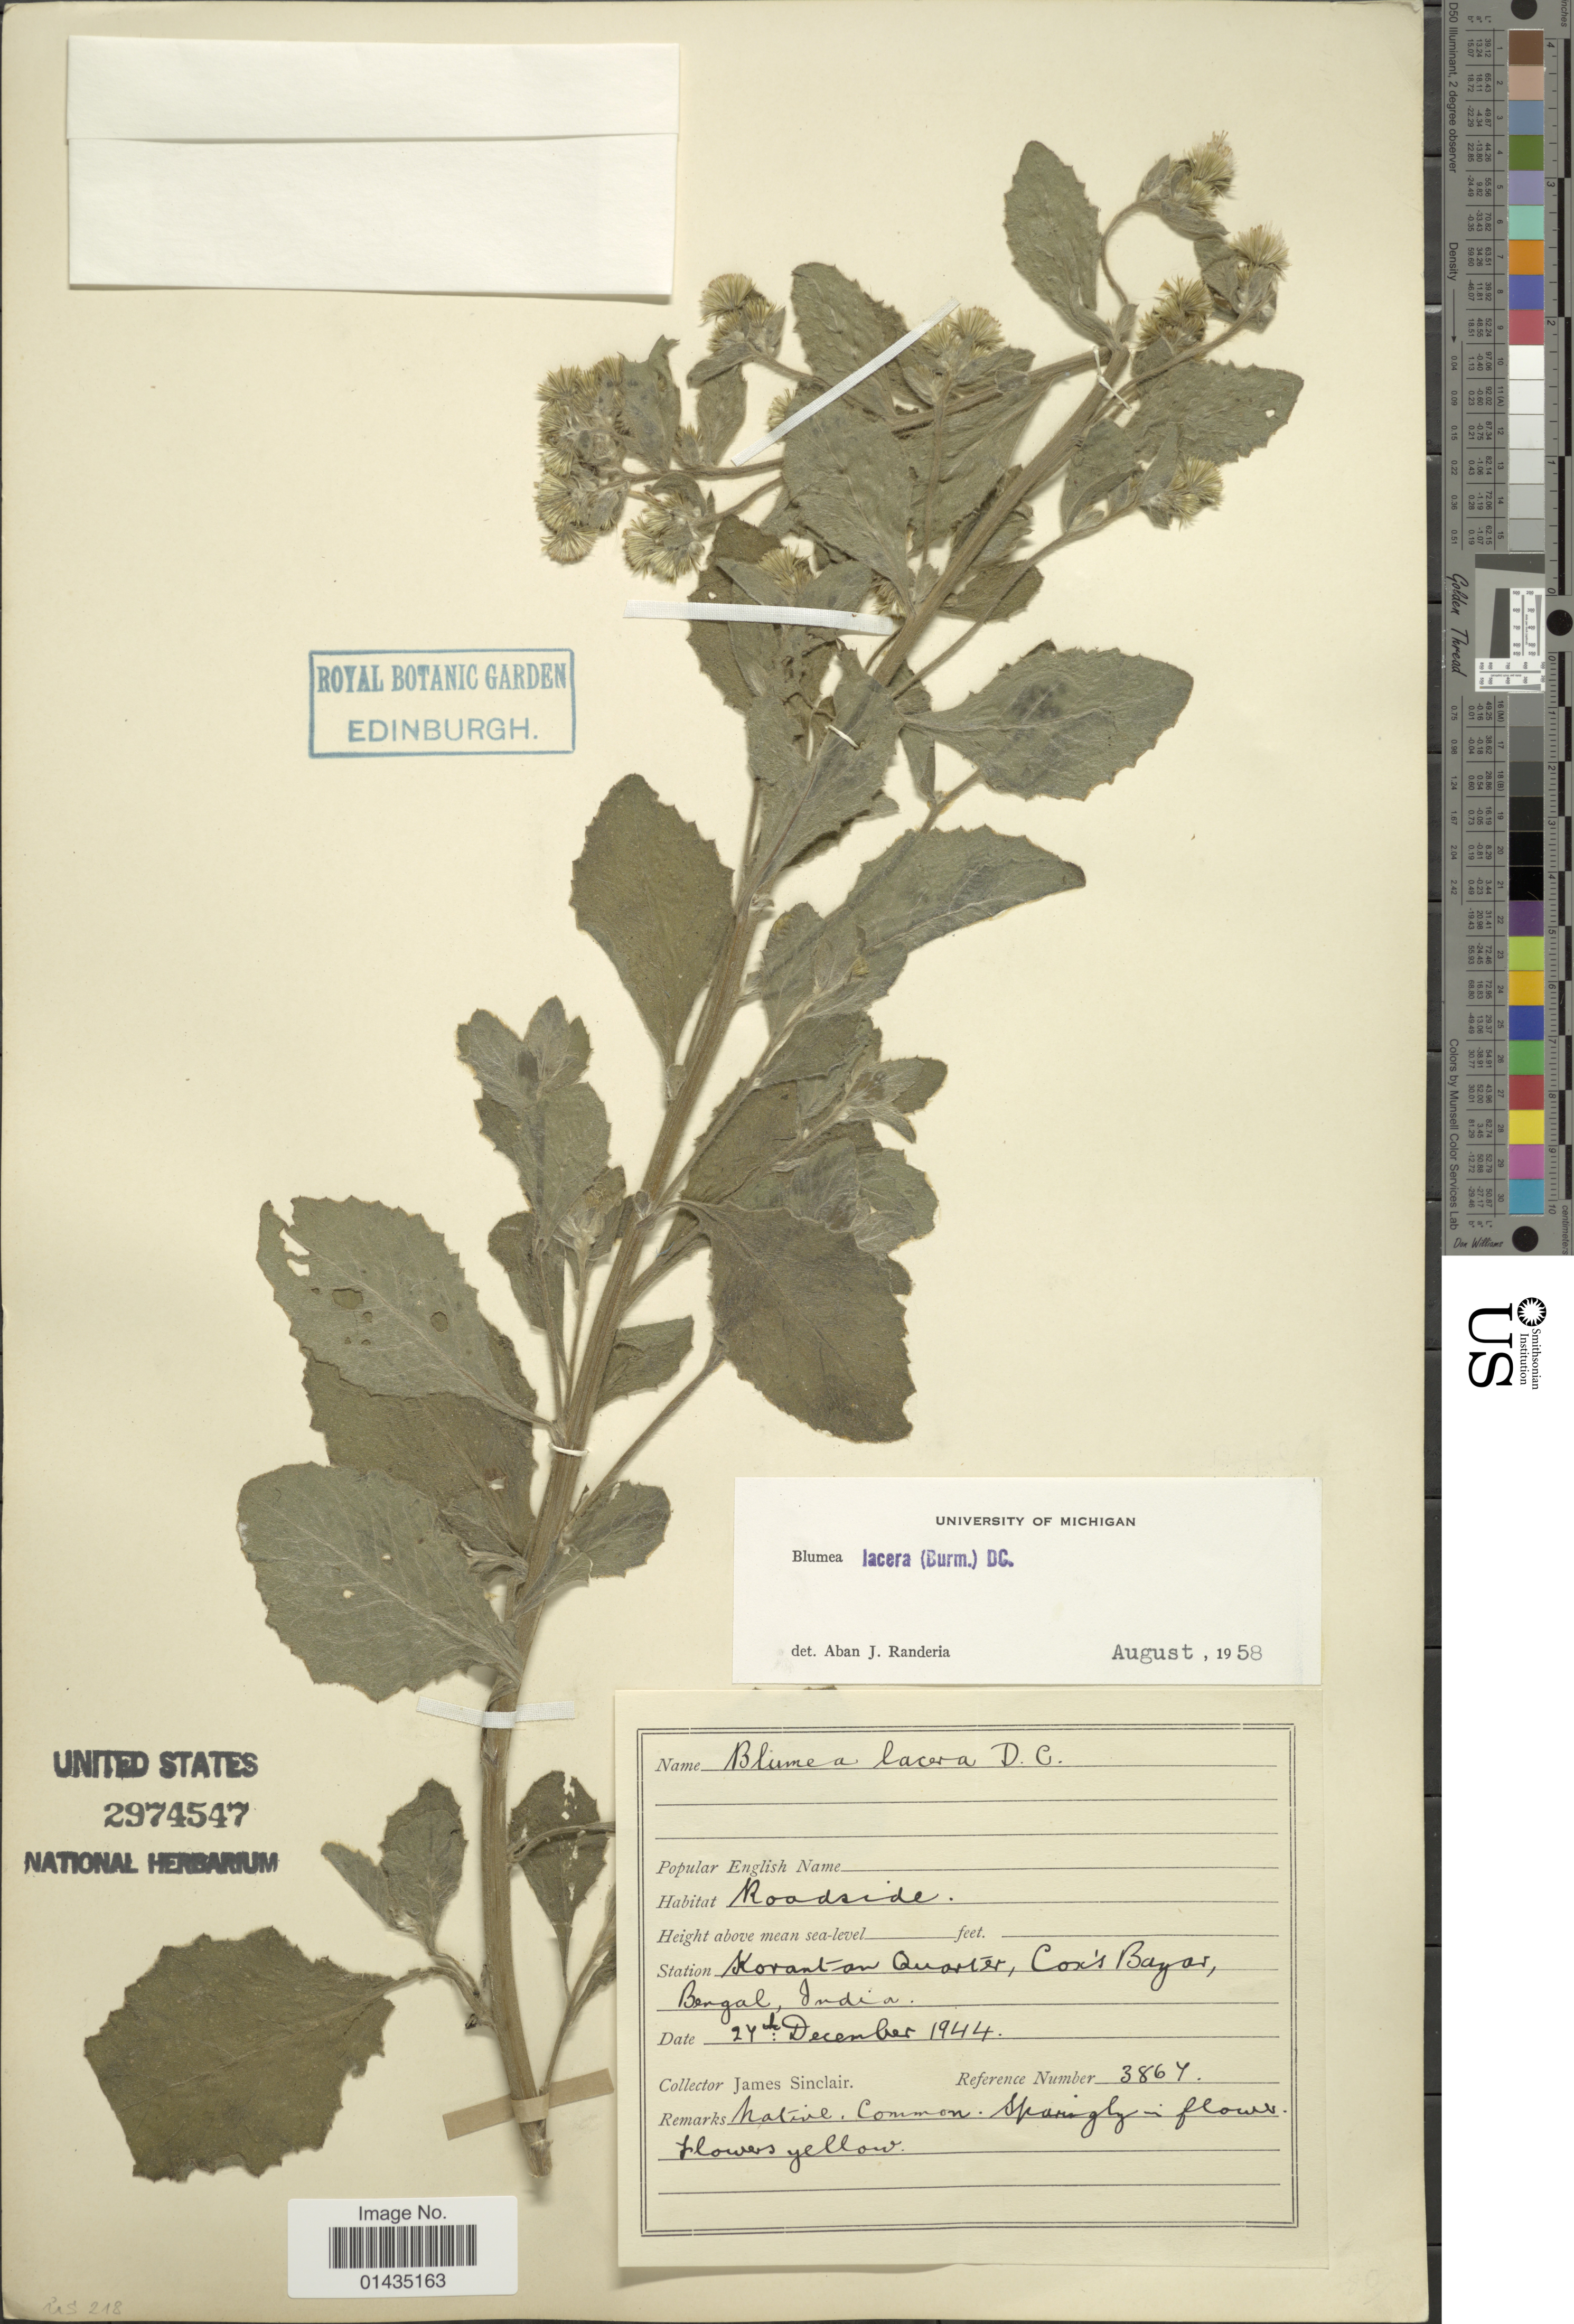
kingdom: Plantae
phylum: Tracheophyta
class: Magnoliopsida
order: Asterales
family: Asteraceae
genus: Blumea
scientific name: Blumea lacera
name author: (Roxb.) DC.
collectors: J. Sinclair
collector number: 3864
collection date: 1944-12-24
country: Bangladesh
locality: Korantan Quarter, Cox's Bayas, Bengal, India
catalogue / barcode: US 2974547